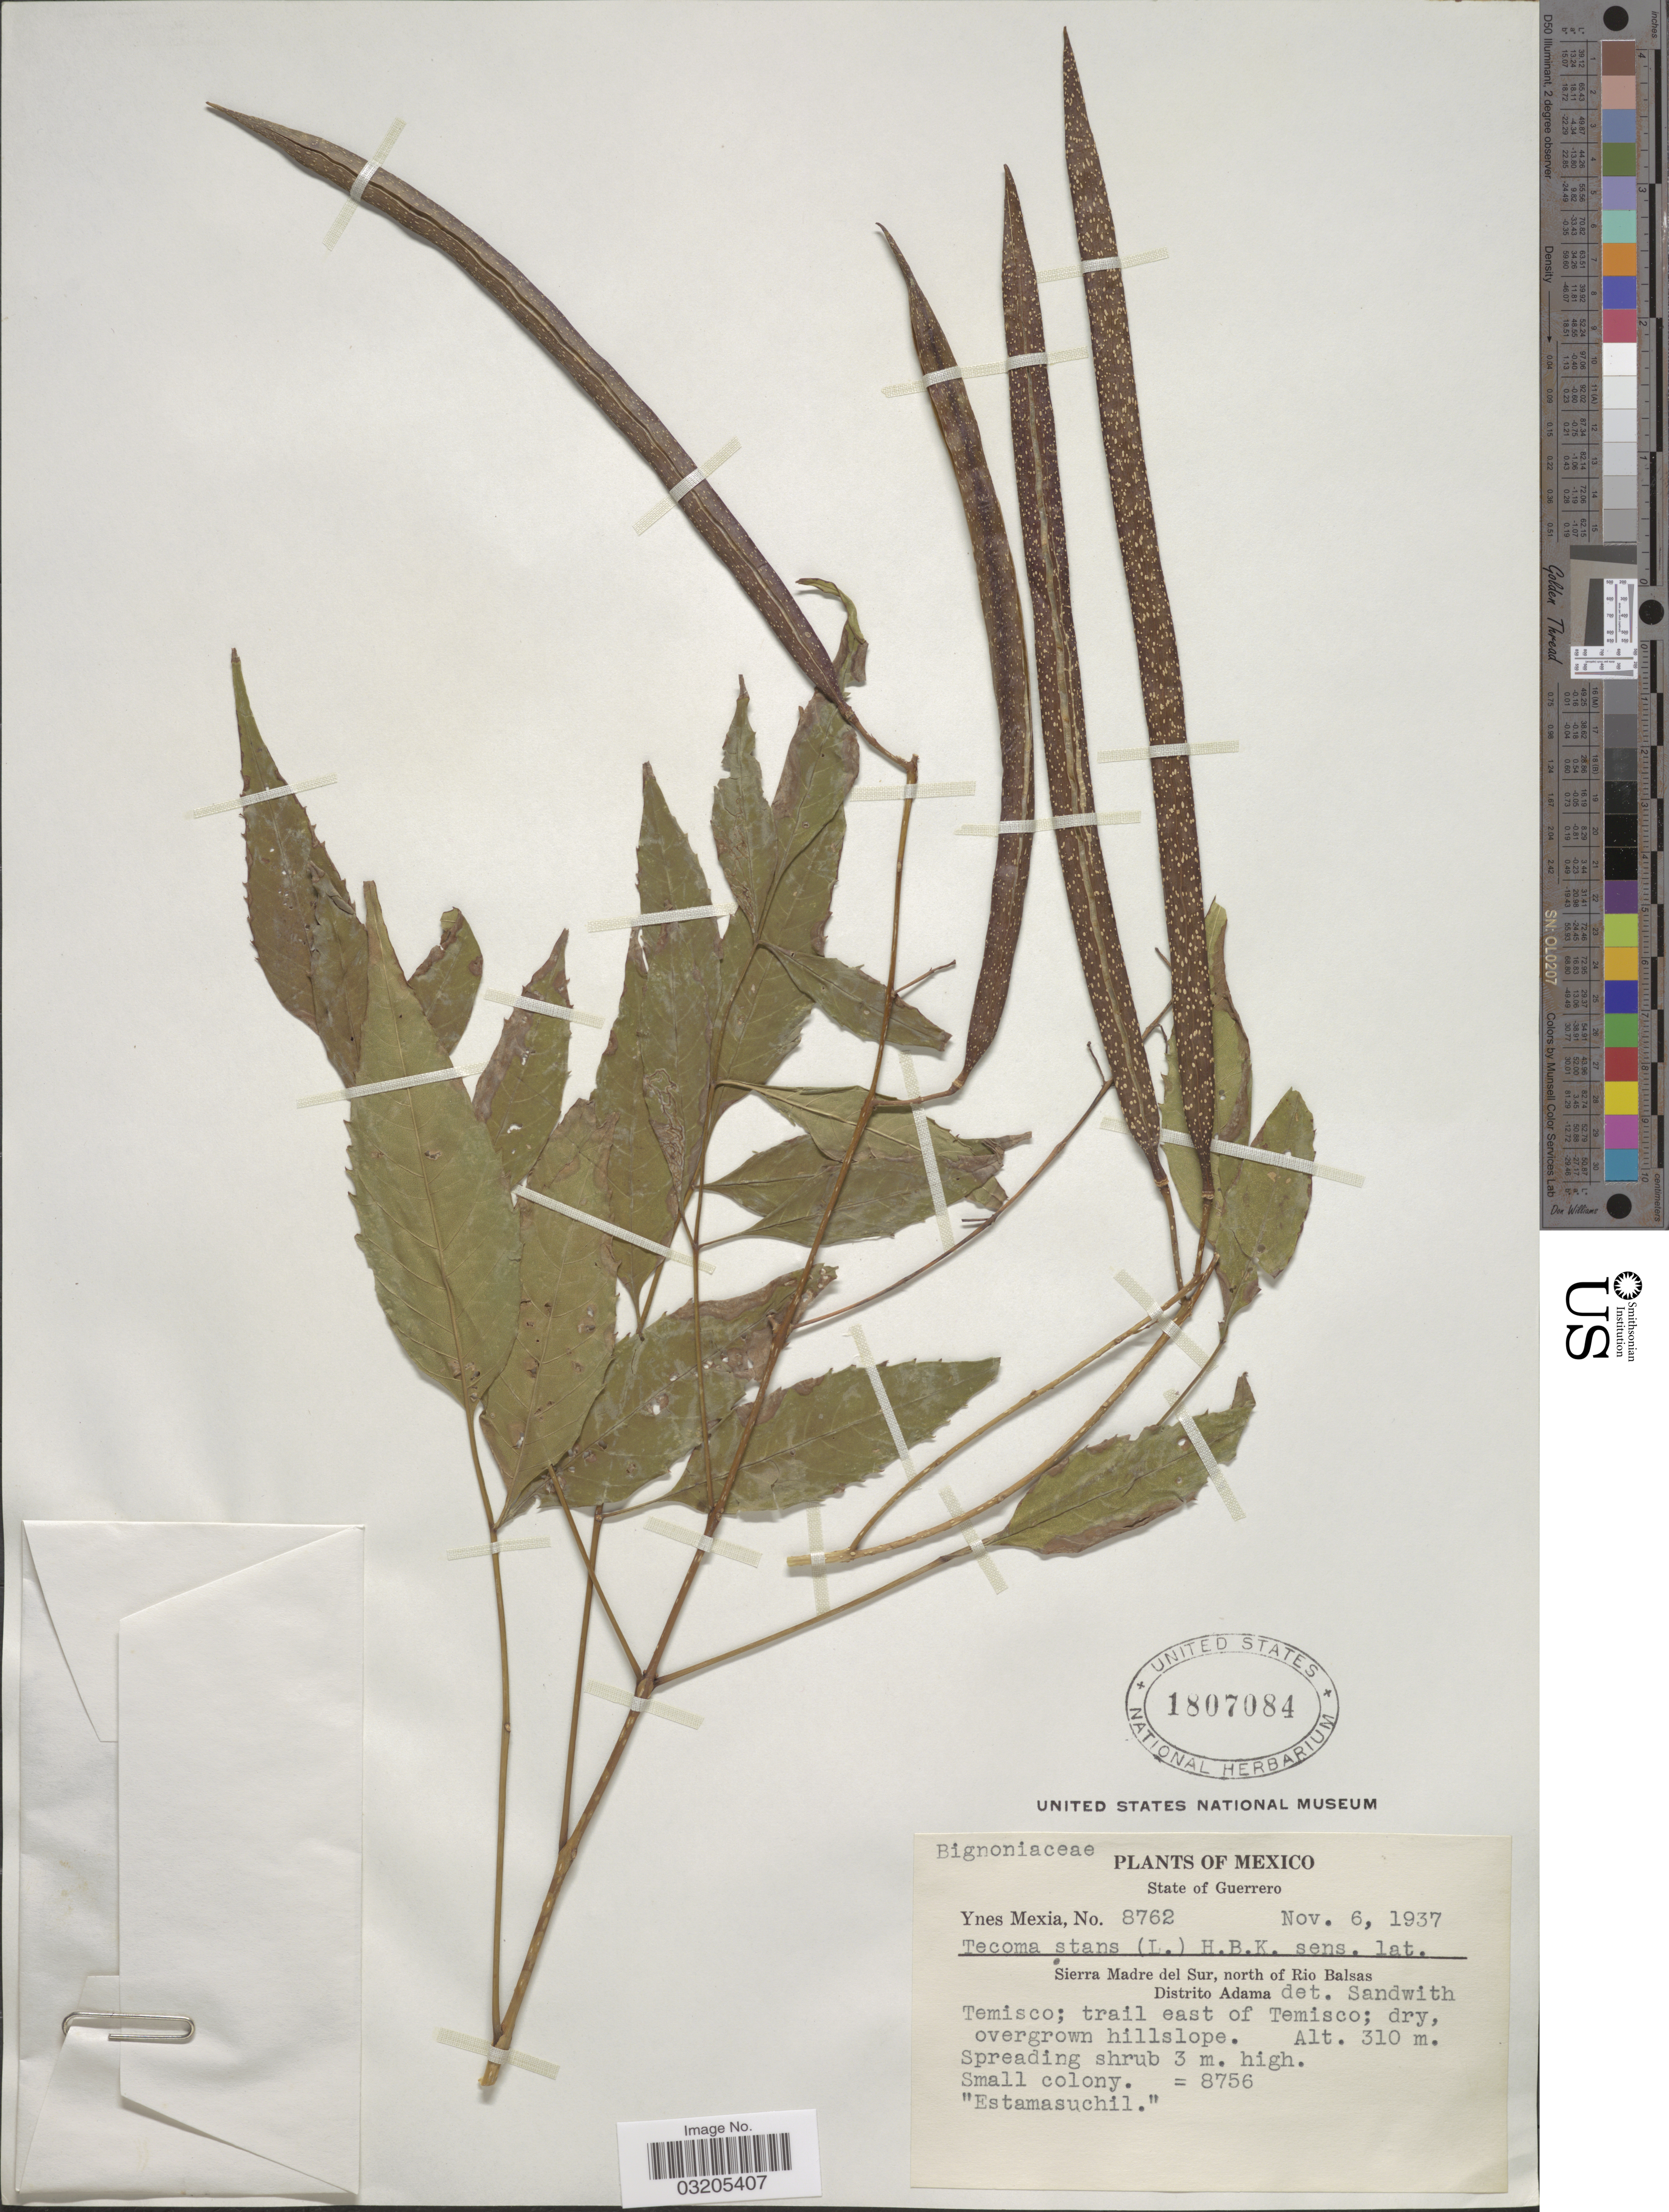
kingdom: Plantae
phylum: Tracheophyta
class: Magnoliopsida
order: Lamiales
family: Bignoniaceae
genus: Tecoma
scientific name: Tecoma stans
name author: (L.) Juss. ex Kunth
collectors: Y. Mexia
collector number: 8762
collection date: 1937-11-06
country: Mexico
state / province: Guerrero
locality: Sierra Madre del Sur, north of Rio Balsas. Distrito Adama. Temisco; trail east of Temisco.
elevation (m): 310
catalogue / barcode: US 1807084